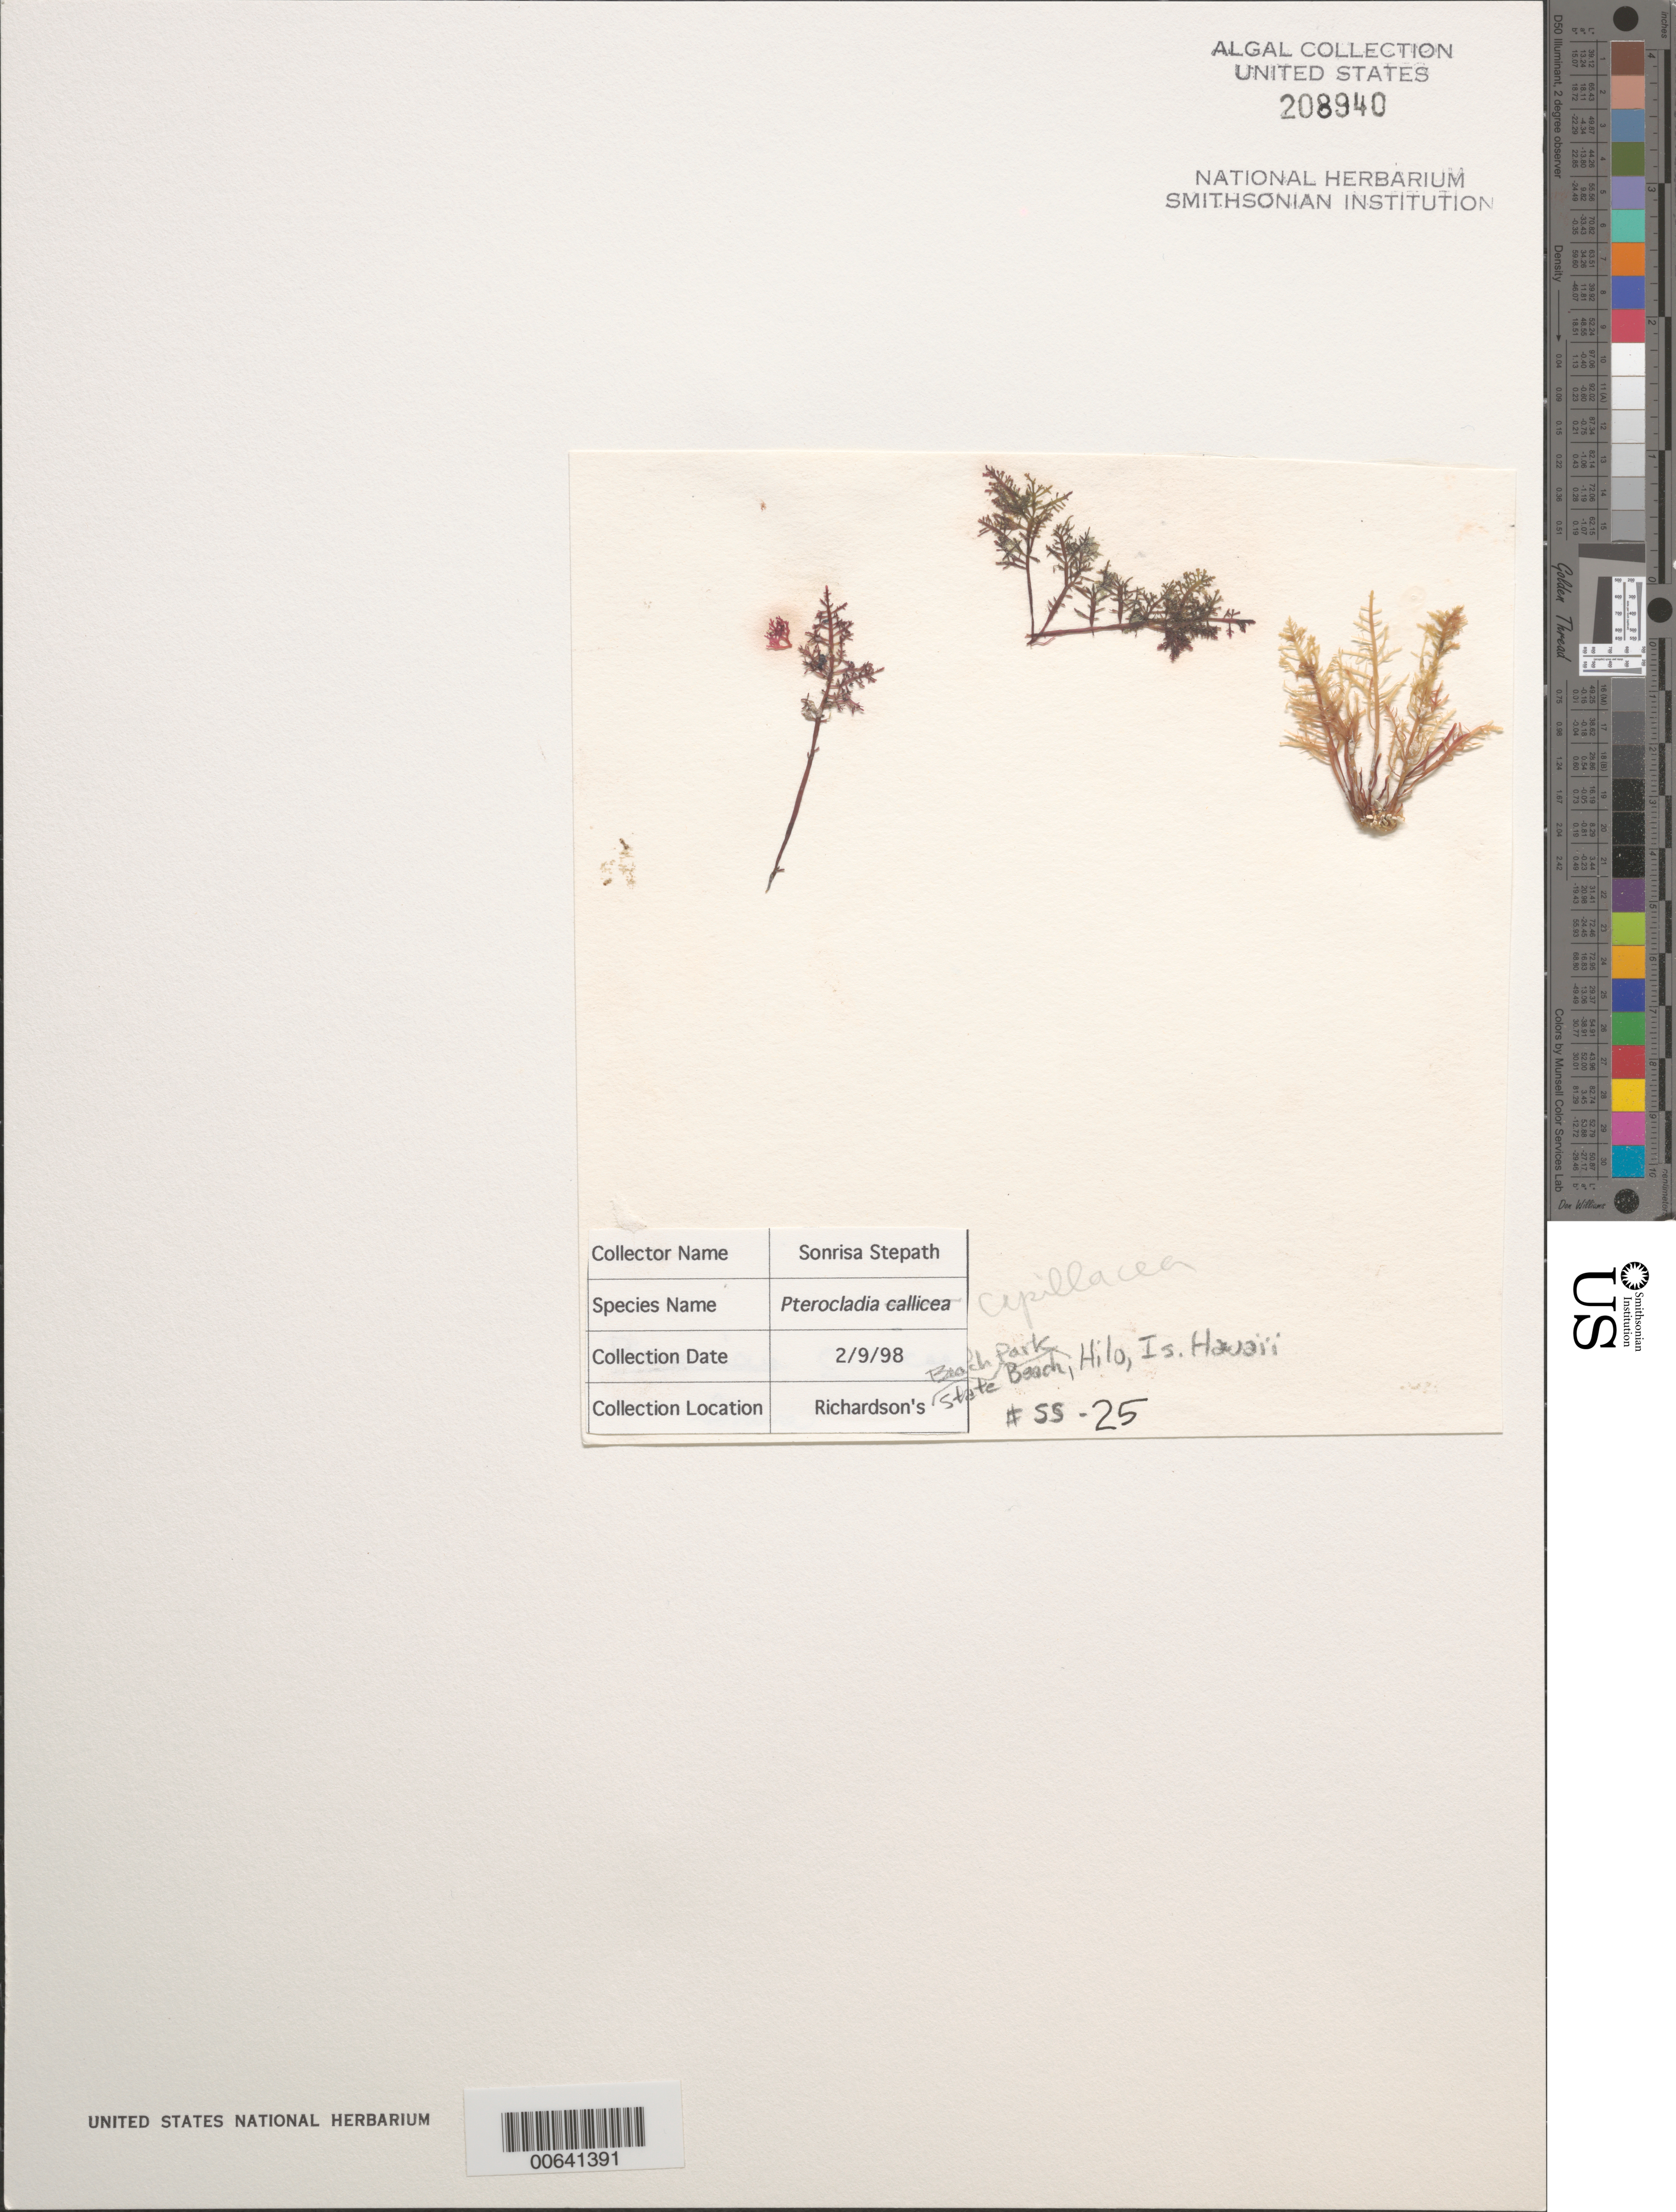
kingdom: Plantae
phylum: Rhodophyta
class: Florideophyceae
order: Gelidiales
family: Pterocladiaceae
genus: Pterocladiella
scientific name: Pterocladiella capillacea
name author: (S.G. Gmel.) Santelices & Hommers.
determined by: Algae name updating Project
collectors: S. Stepath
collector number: SS-25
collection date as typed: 09 Feb 1998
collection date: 1998-02-09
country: United States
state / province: Hawaii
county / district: Hawaii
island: Hawaii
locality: Richardson's Beach Park, Hilo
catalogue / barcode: US 208940